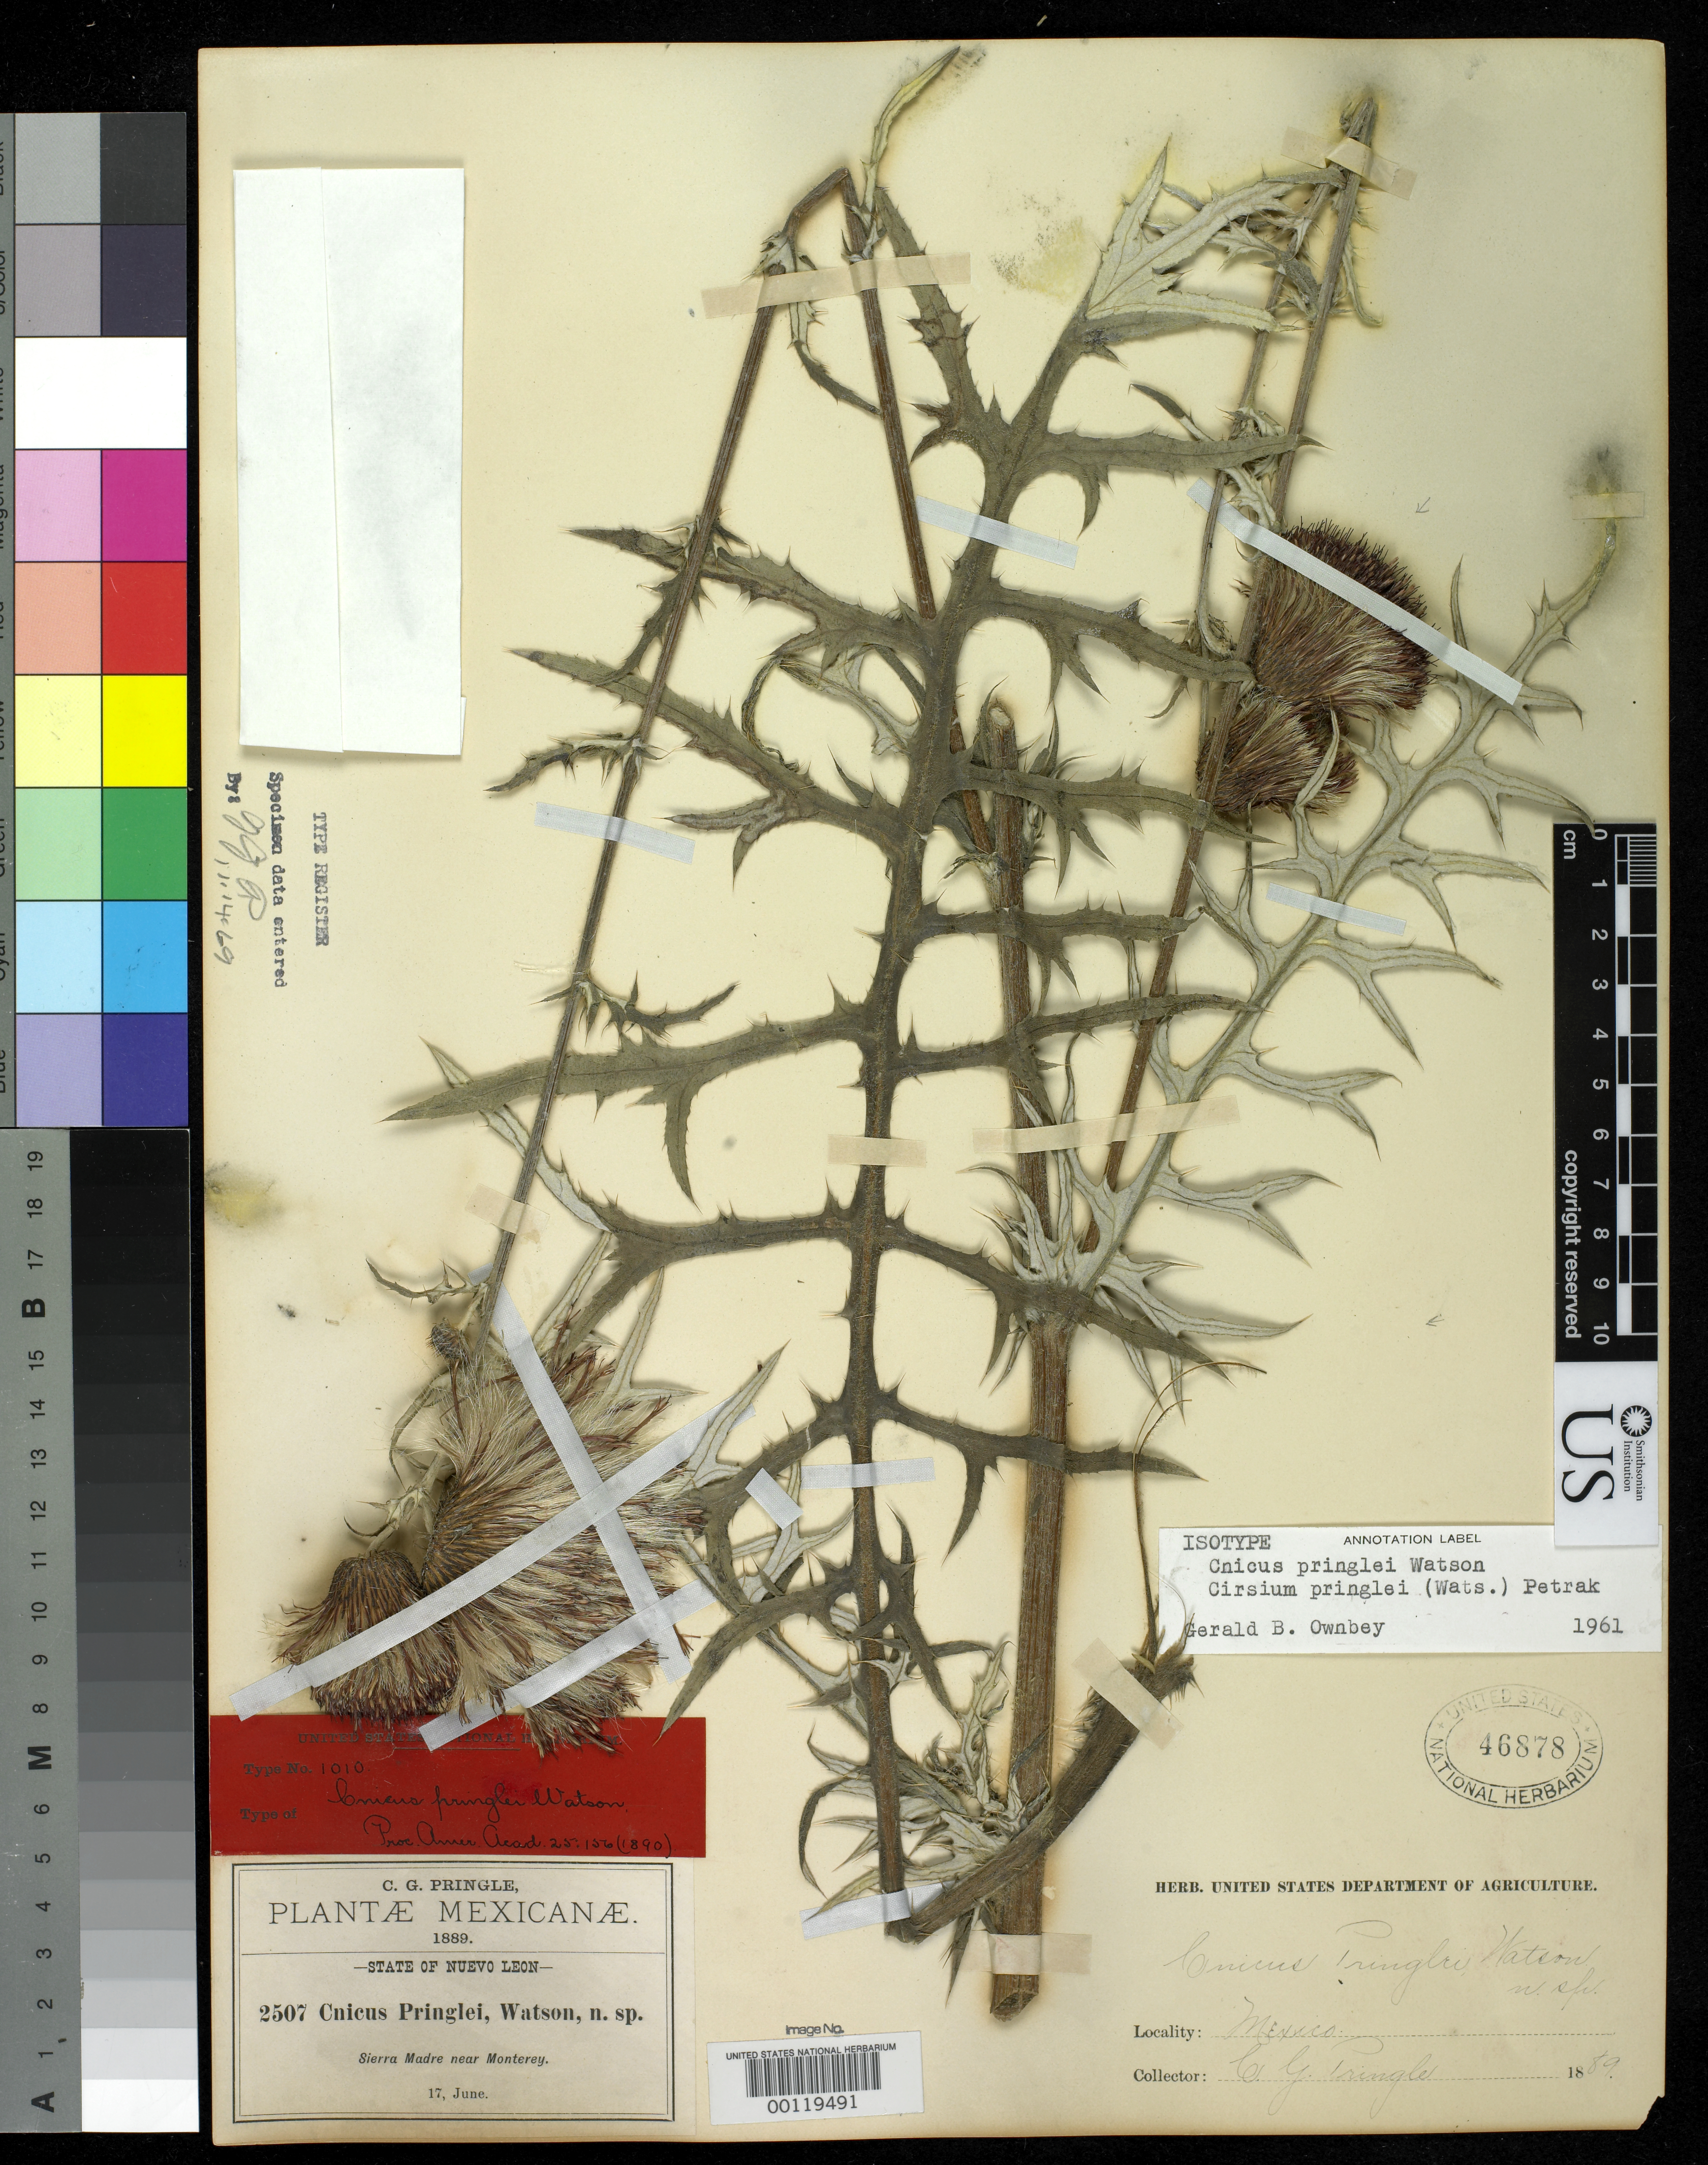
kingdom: Plantae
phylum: Tracheophyta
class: Magnoliopsida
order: Asterales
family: Asteraceae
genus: Cnicus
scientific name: Cnicus pringlei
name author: S. Watson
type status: Isotype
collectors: C. G. Pringle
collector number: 2507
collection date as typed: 17 Jun 1889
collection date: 1889-06-17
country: Mexico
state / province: Nuevo León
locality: Monterrey.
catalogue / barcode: US 46878